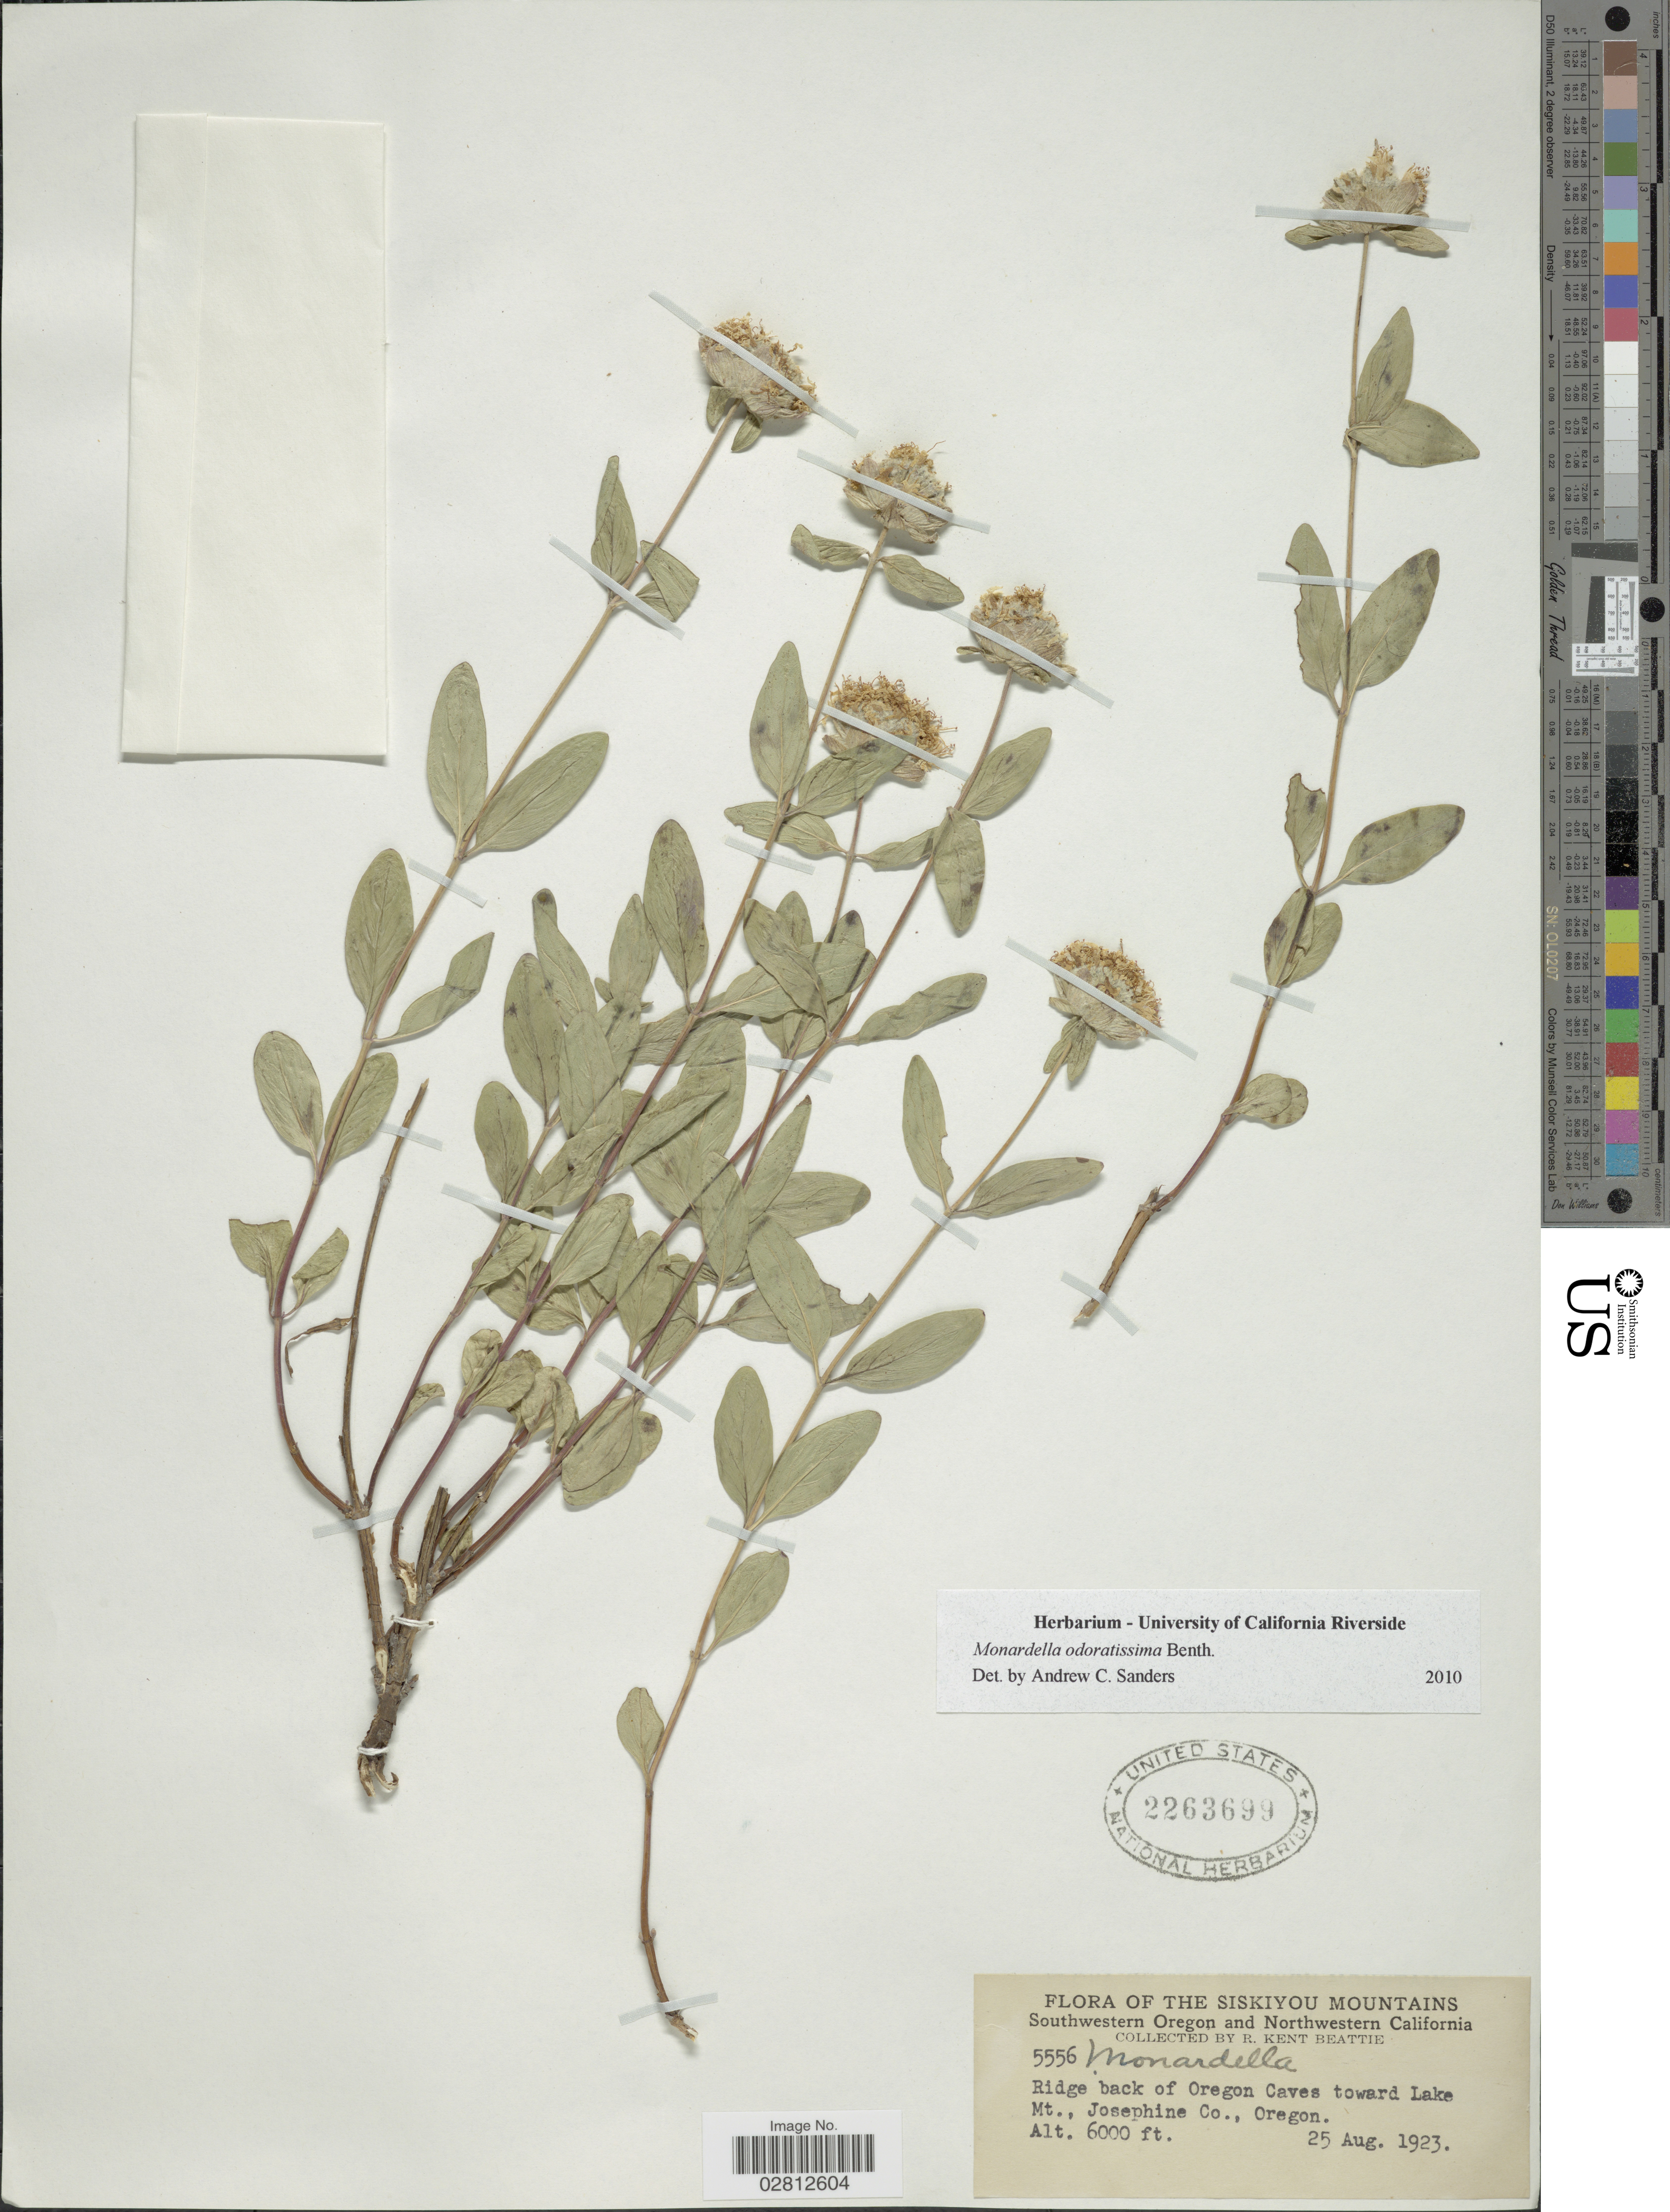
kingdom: Plantae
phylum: Tracheophyta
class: Magnoliopsida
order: Lamiales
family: Lamiaceae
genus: Monardella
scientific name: Monardella odoratissima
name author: Benth.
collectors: R. K. Beattie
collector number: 5556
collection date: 1923-08-25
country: United States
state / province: Oregon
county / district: Josephine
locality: Siskiyou Mountains, Southwestern Oregon, Ridge back of Oregon Caves toward Lake Mt., Josephine Co.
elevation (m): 1829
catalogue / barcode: US 2263699